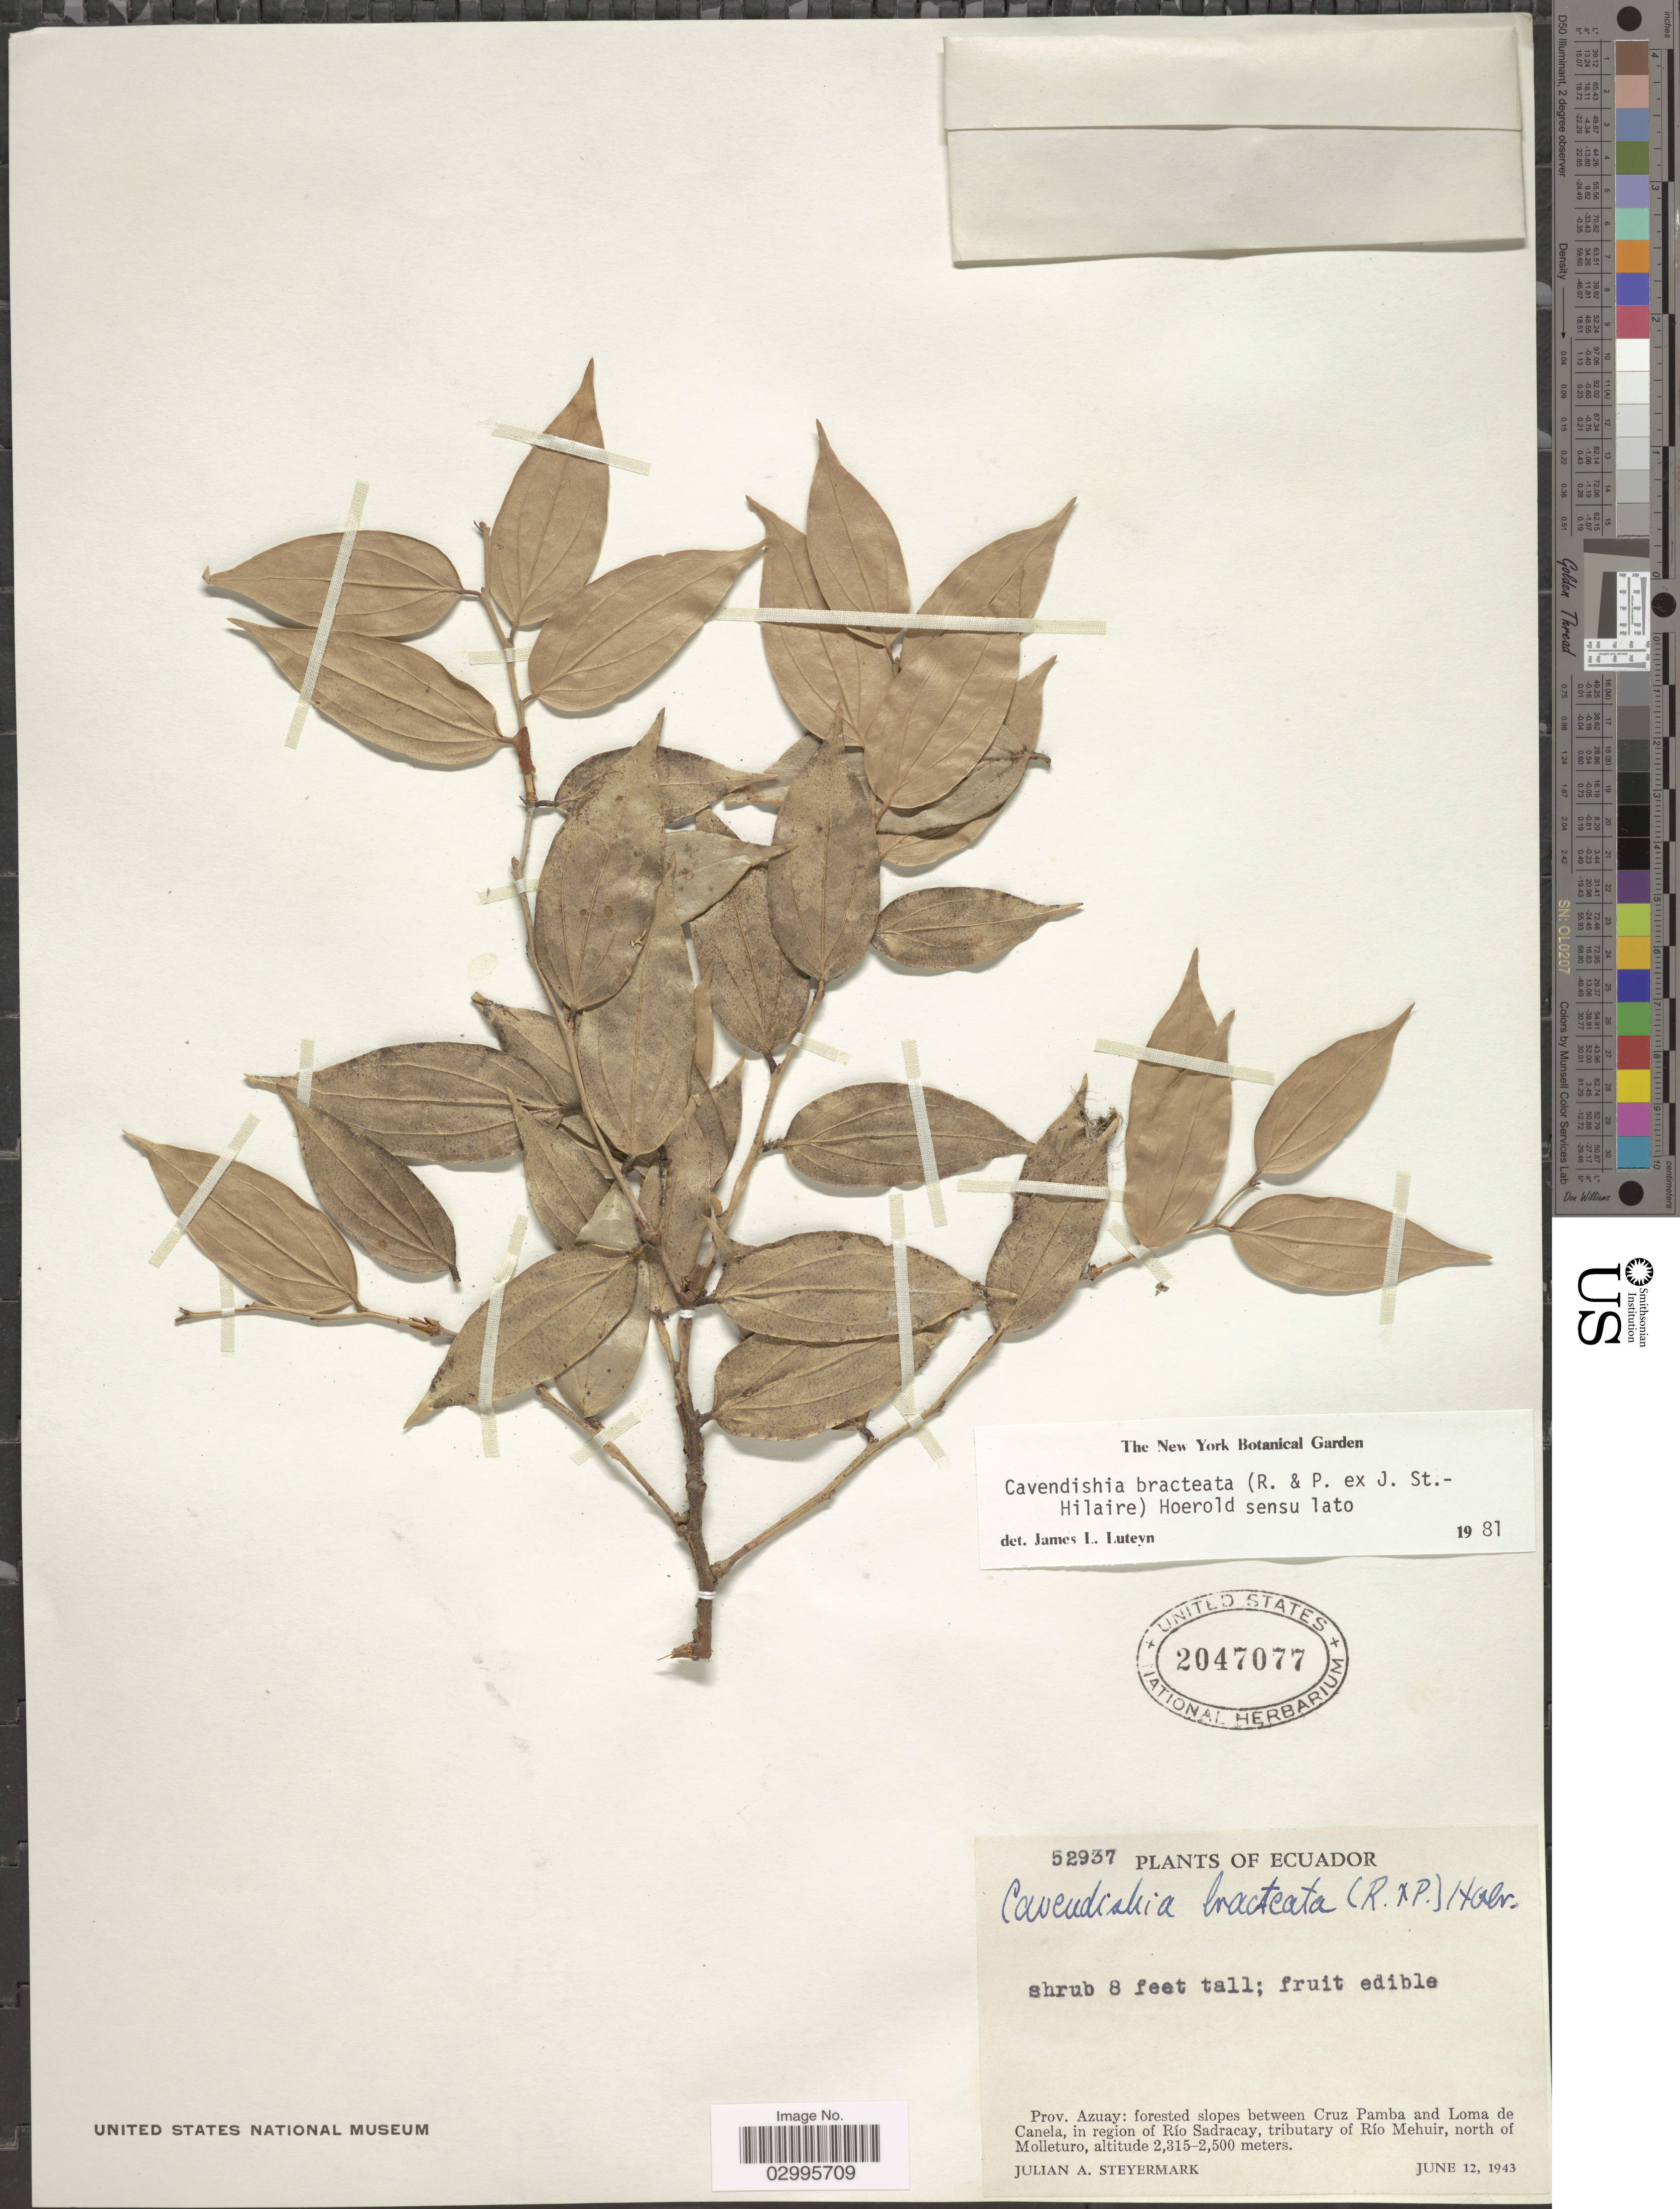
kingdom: Plantae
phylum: Tracheophyta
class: Magnoliopsida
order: Ericales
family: Ericaceae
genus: Cavendishia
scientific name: Cavendishia bracteata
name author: (Ruiz & Pav. ex J. St.-Hil.) Hoerold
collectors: J. Steyermark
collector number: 52937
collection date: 1943-06-12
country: Ecuador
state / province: Azuay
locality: Forested slopes between Cruz Pamba and Loma de Canela, in region of Río Sadracay, tributary of Río Mehuir, north of Molleturo.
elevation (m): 2315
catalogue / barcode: US 2047077